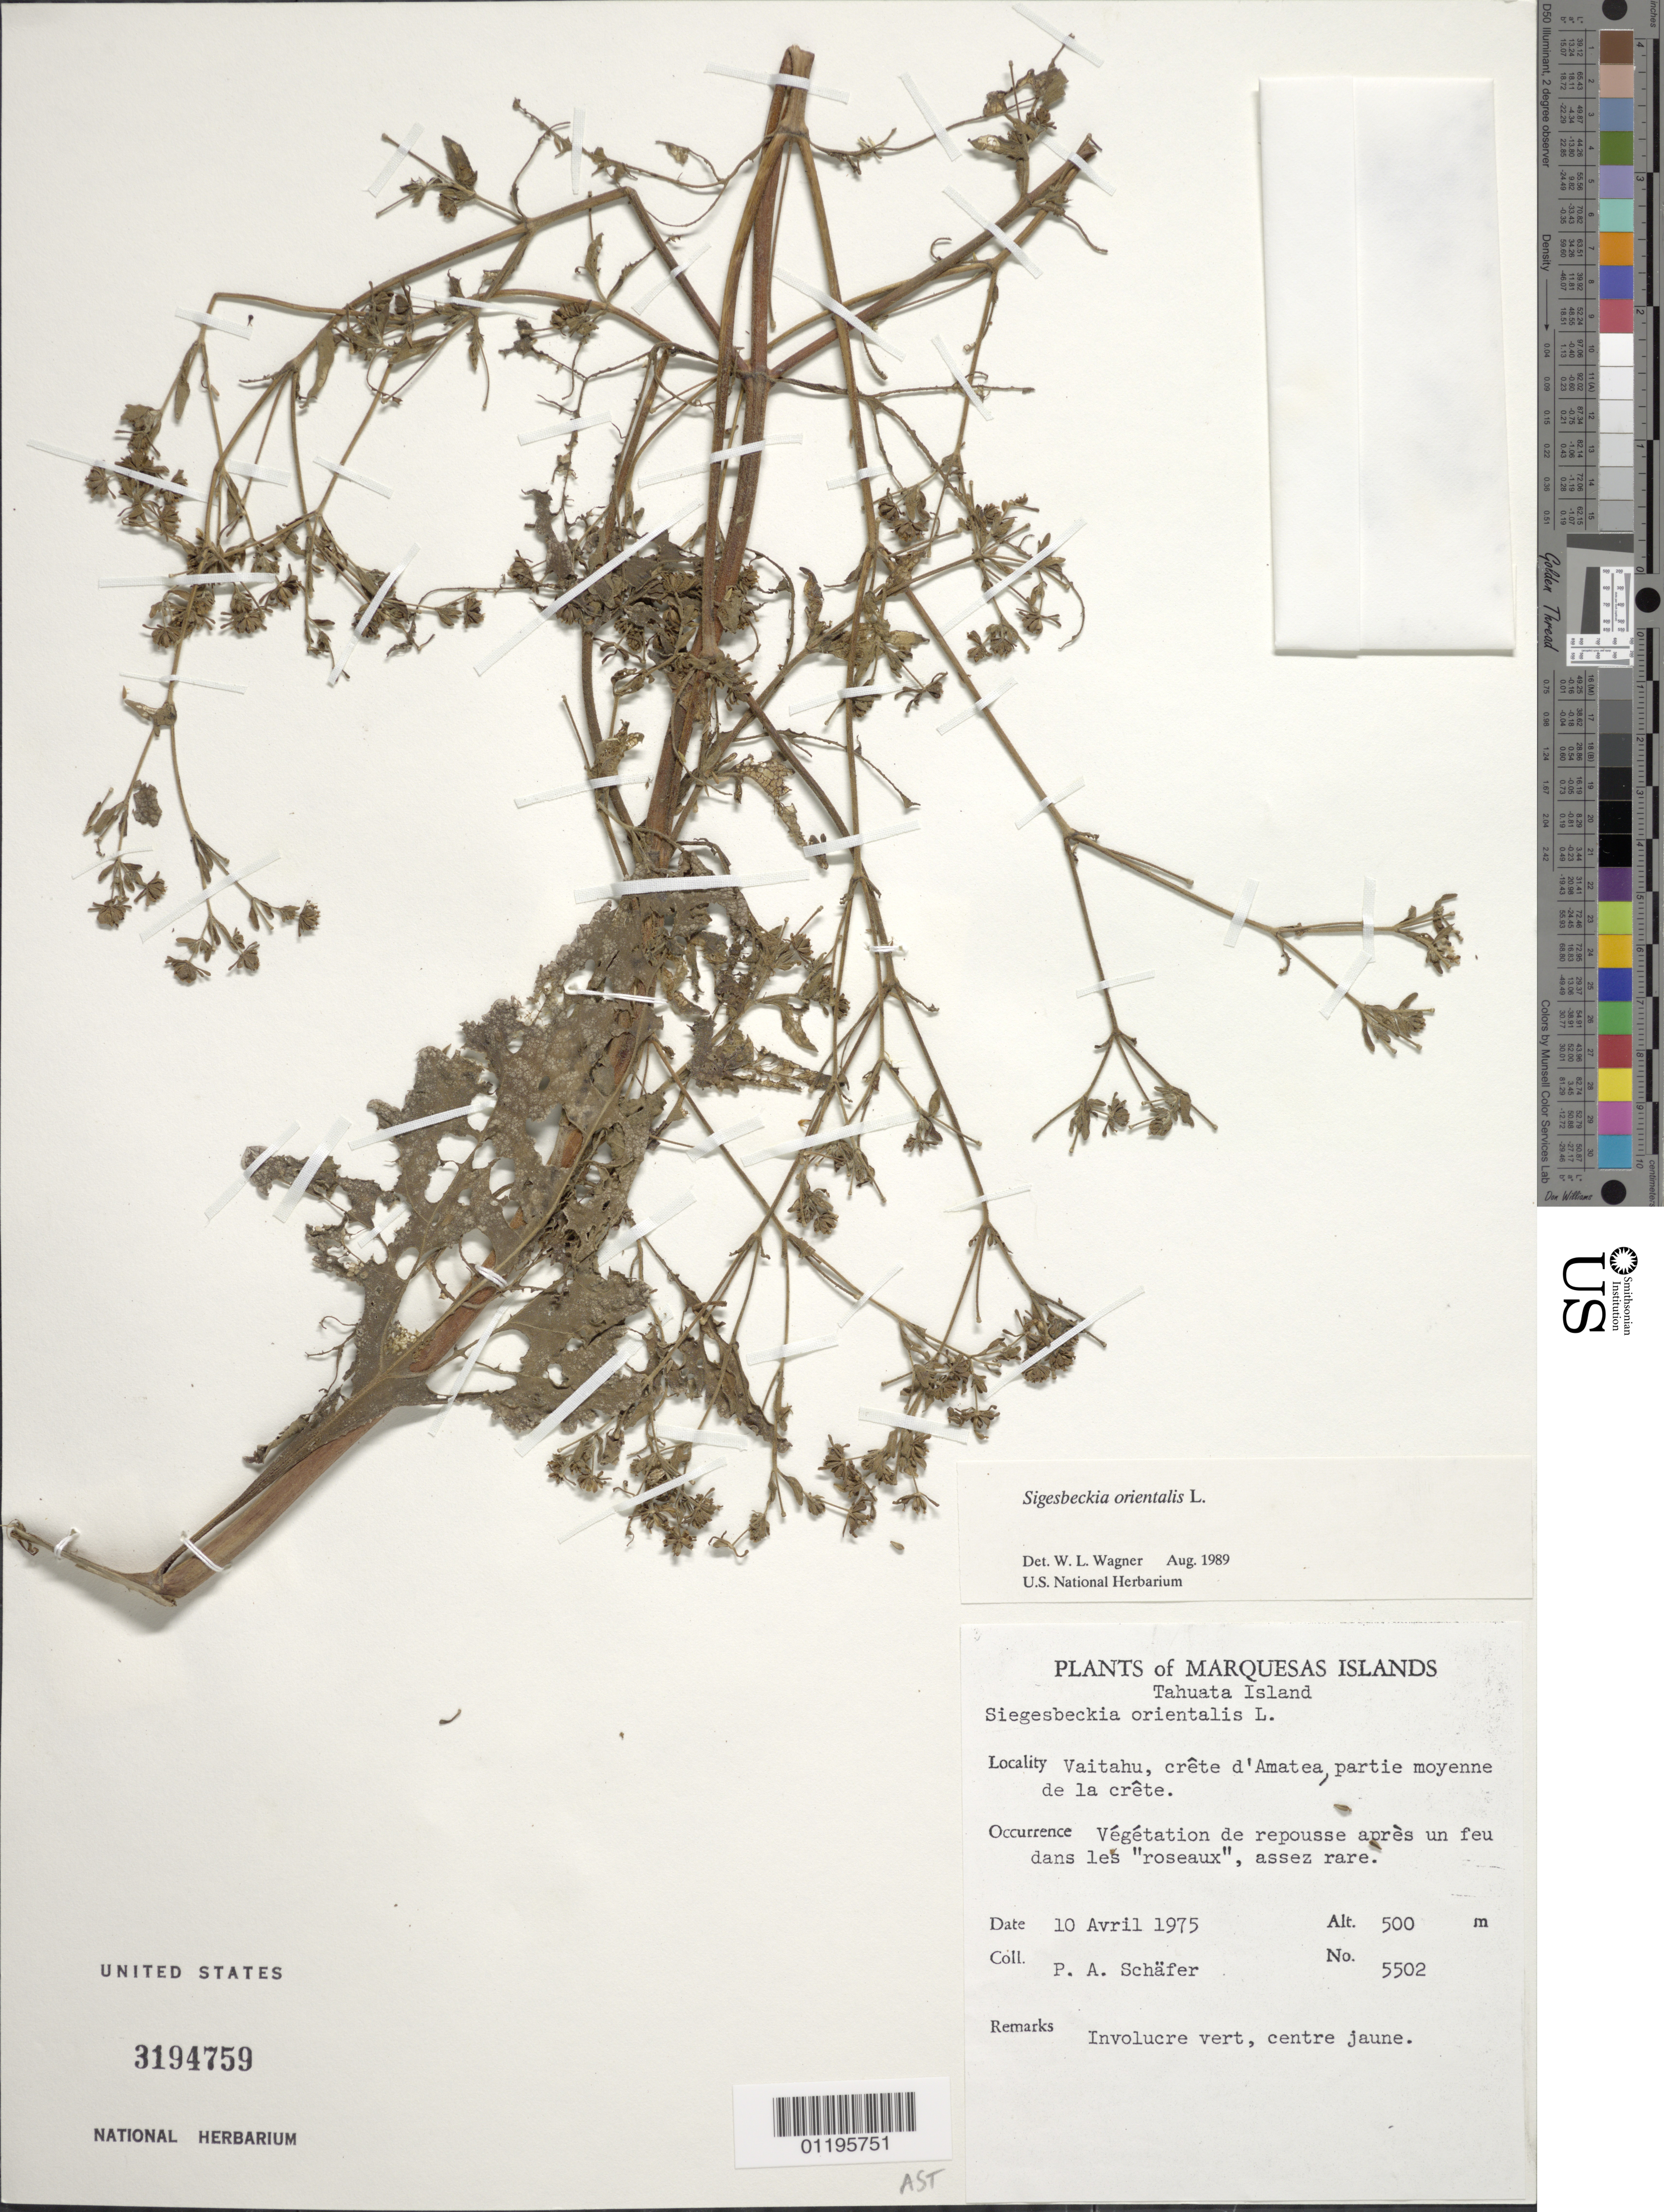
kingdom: Plantae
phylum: Tracheophyta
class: Magnoliopsida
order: Asterales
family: Asteraceae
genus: Sigesbeckia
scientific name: Sigesbeckia orientalis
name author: L.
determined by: Wagner, W. L., (BOT), Smithsonian Institution - National Museum of Natural History (UNITED STATES)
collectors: P. A. Schäfer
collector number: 5502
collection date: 1975-04-10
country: French Polynesia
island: Tahuata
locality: Vaitahu, crête d'Amatea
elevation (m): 500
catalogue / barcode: US 3194759